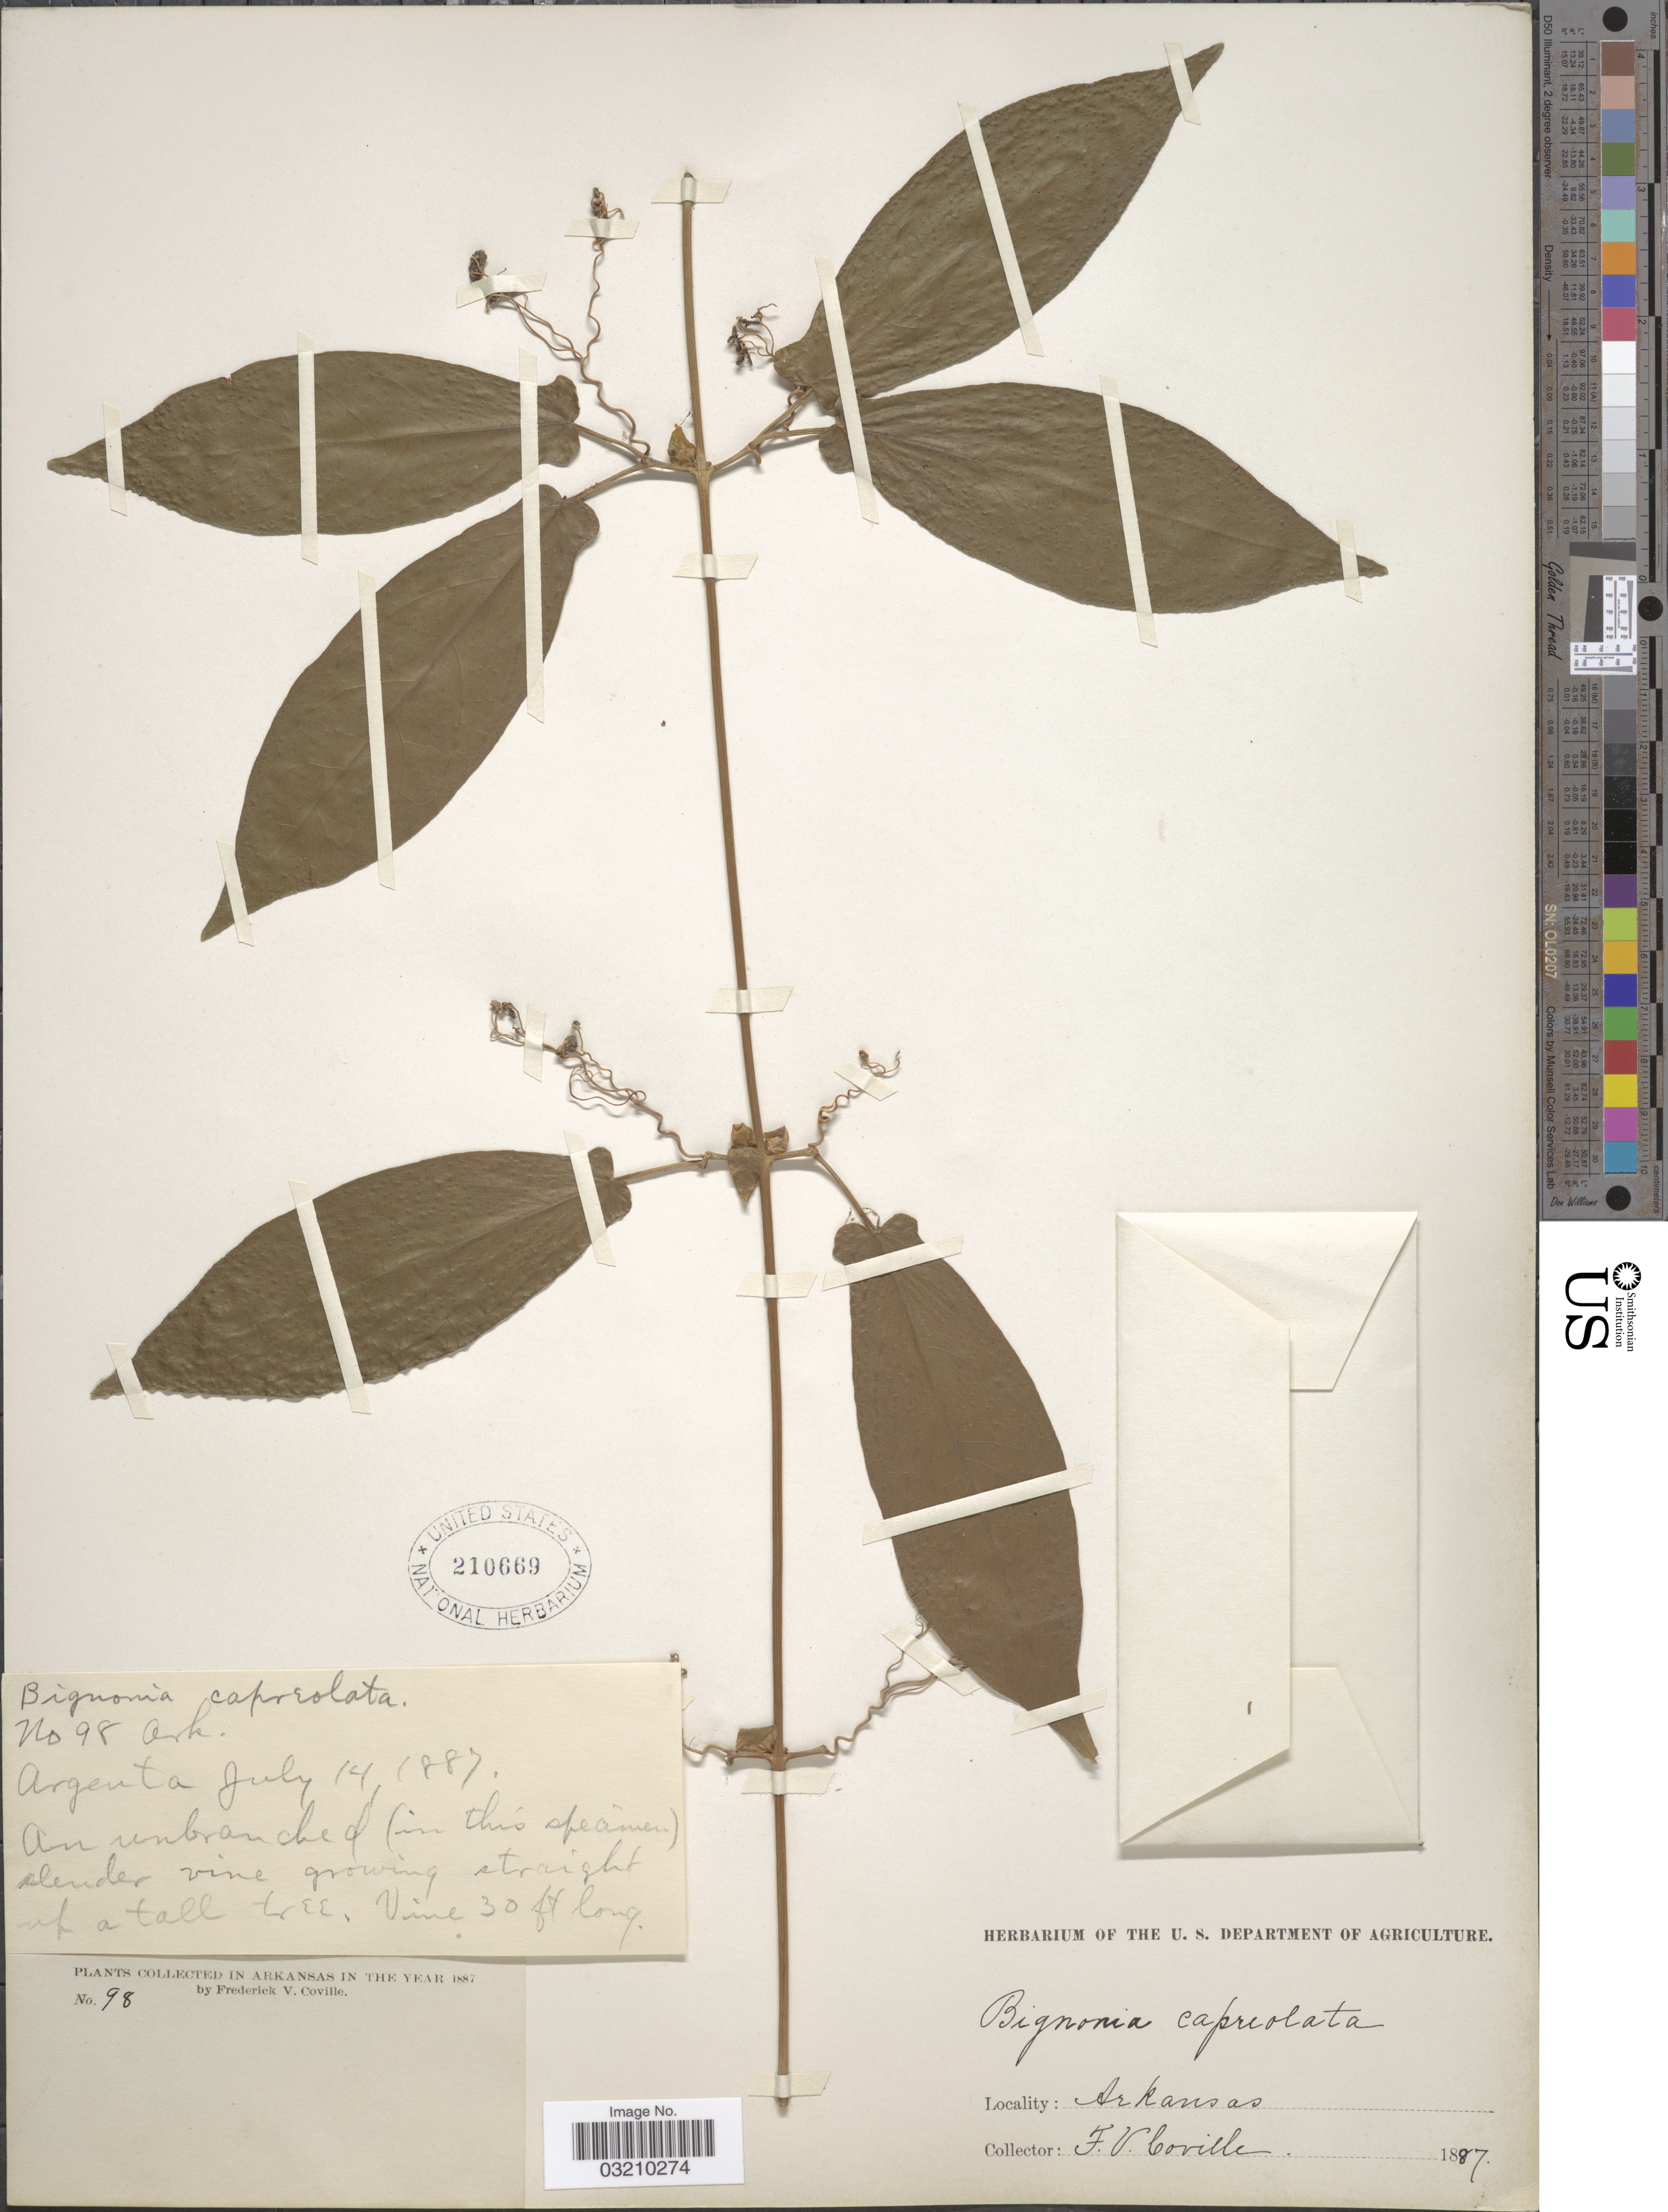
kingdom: Plantae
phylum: Tracheophyta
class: Magnoliopsida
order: Lamiales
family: Bignoniaceae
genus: Bignonia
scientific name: Bignonia capreolata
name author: L.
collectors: F. V. Coville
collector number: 98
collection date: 1887-07-14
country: United States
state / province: Arkansas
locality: Argenta.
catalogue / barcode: US 210669